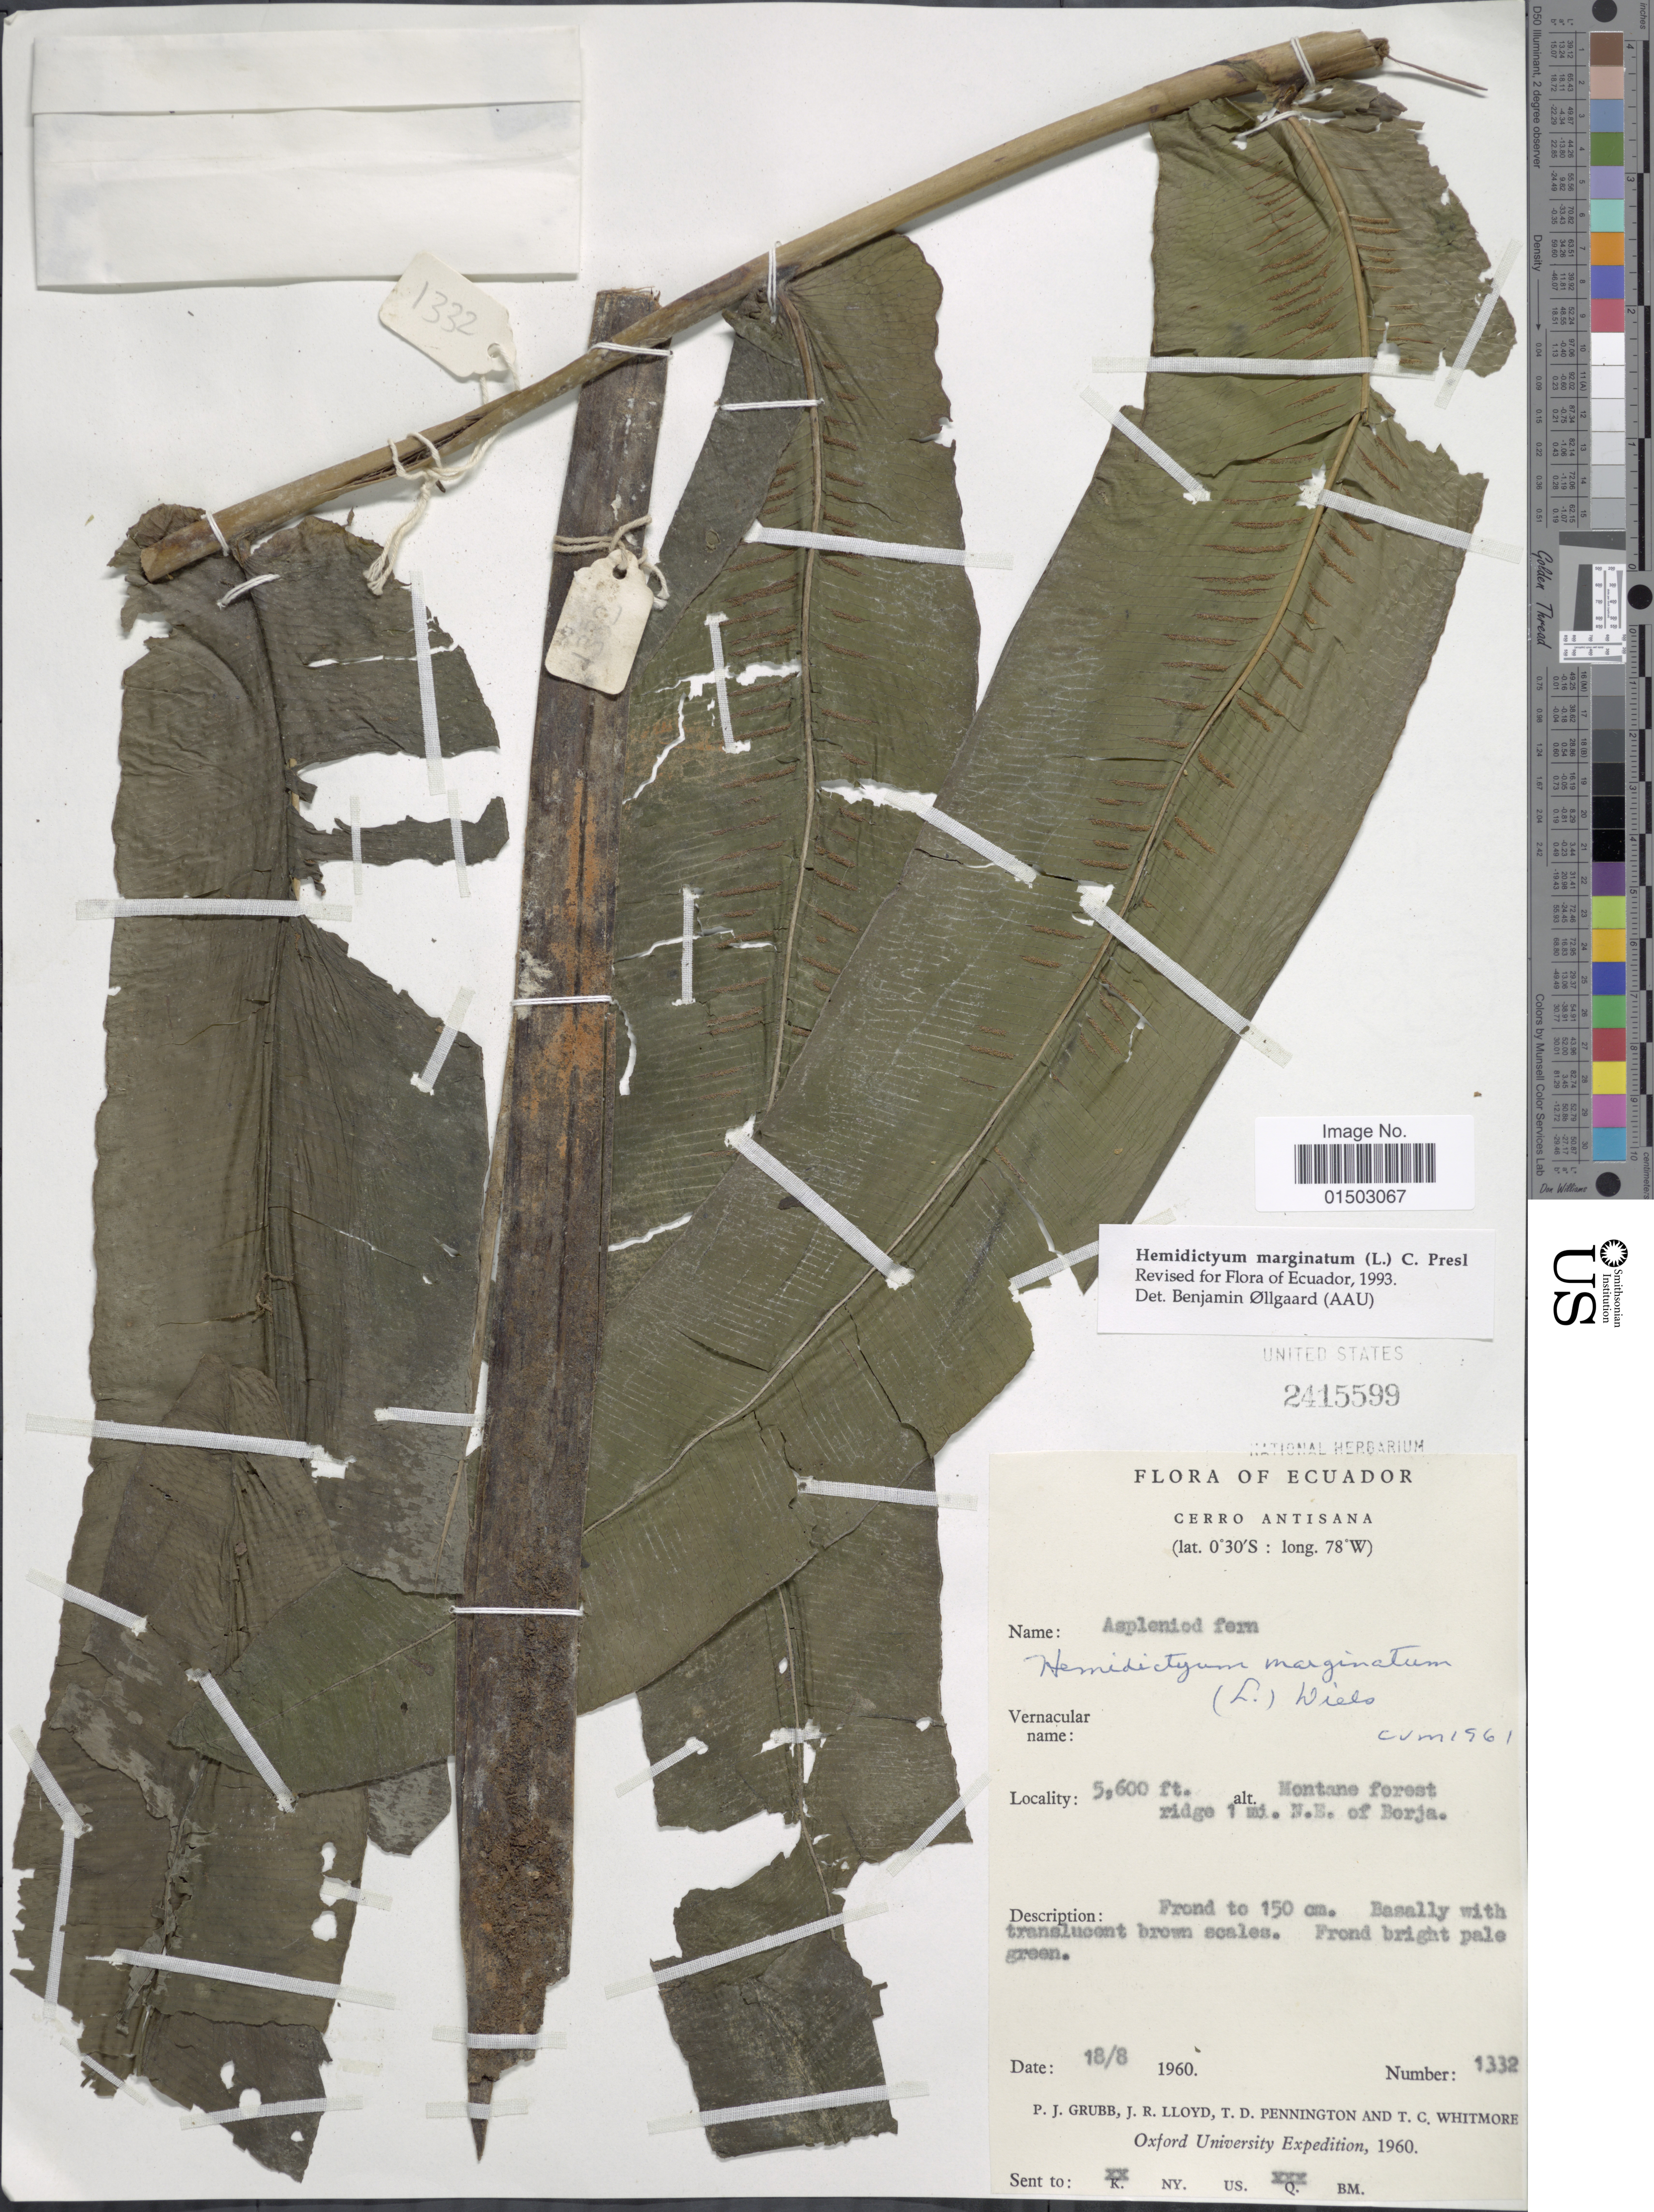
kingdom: Plantae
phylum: Tracheophyta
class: Polypodiopsida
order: Polypodiales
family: Hemidictyaceae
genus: Hemidictyum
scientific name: Hemidictyum marginatum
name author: (L.) C. Presl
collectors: P. J. Grubb, J. R. Lloyd, T. D. Pennington & T. Whitemore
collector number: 1332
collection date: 1960-08-18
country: Ecuador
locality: Ecuador.Ridge 1 mi. N.E. of Borja. Cerro Antisana.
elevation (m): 1707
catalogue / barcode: US 2415599